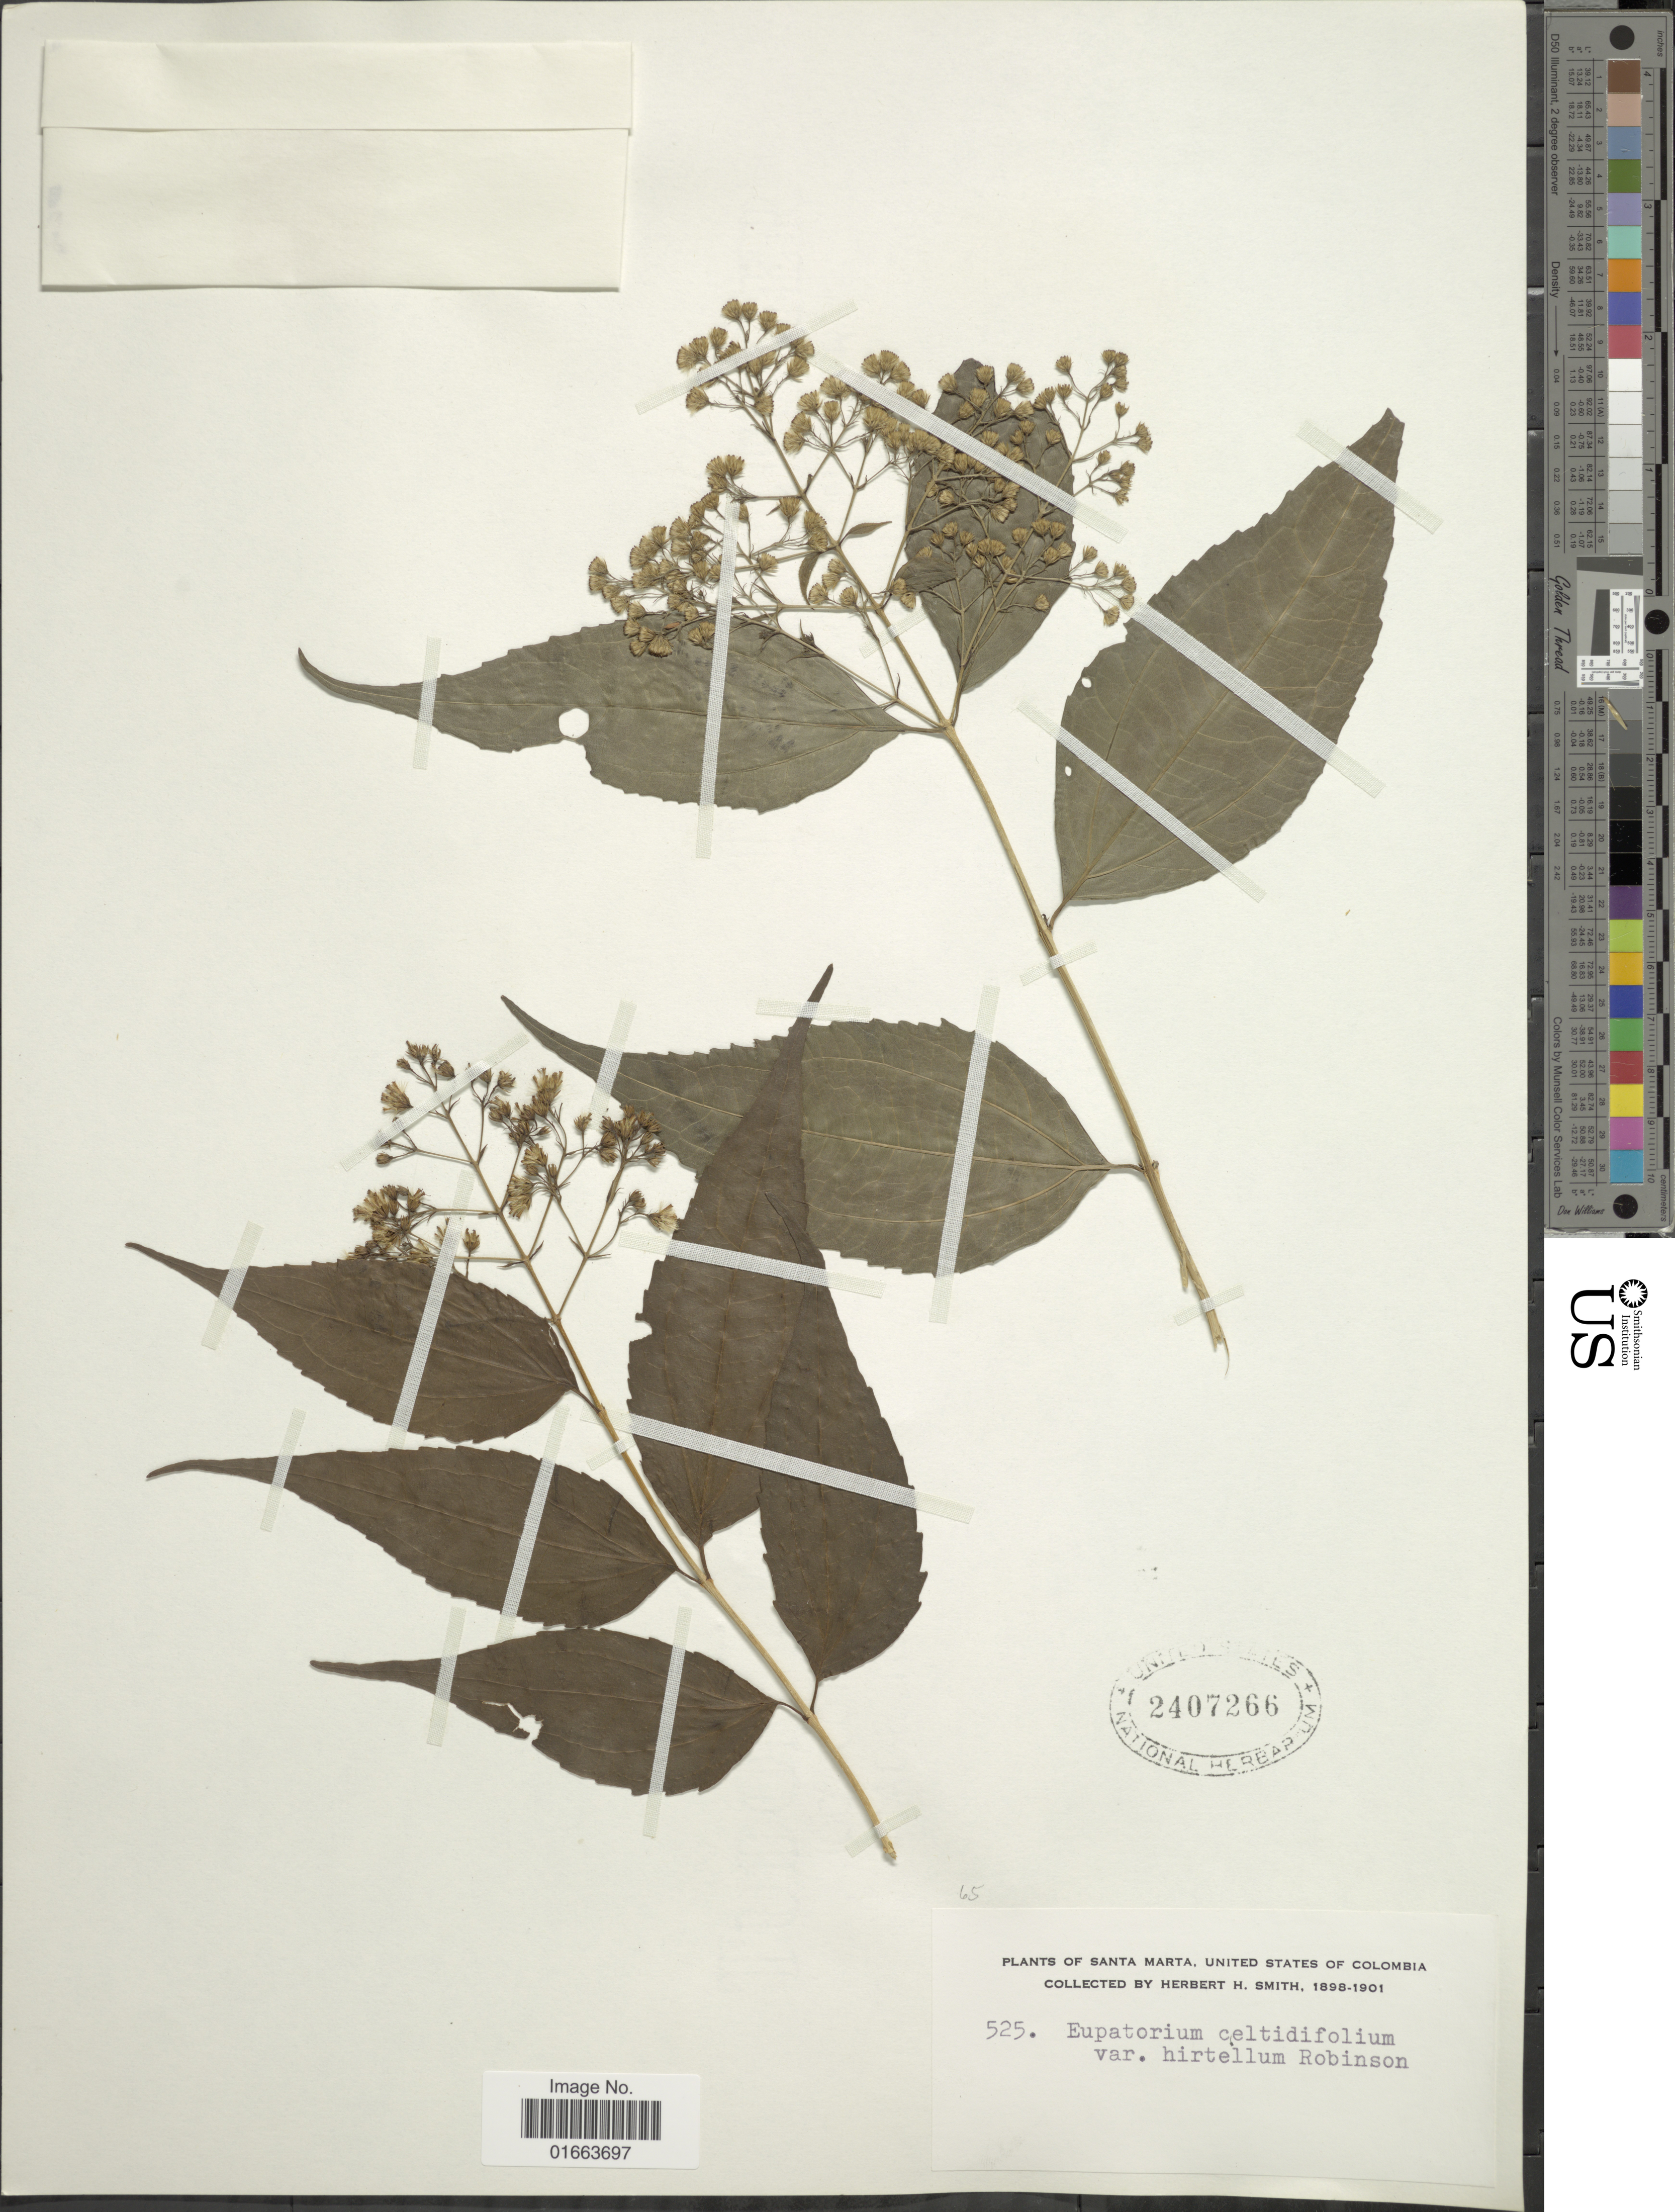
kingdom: Plantae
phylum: Tracheophyta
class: Magnoliopsida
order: Asterales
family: Asteraceae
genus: Koanophyllon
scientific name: Koanophyllon celtidifolium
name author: (Lam.) R.M. King & H. Rob.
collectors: Herbert H. Smith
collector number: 525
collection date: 1898/1901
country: Colombia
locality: Santa Marta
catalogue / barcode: US 2407266